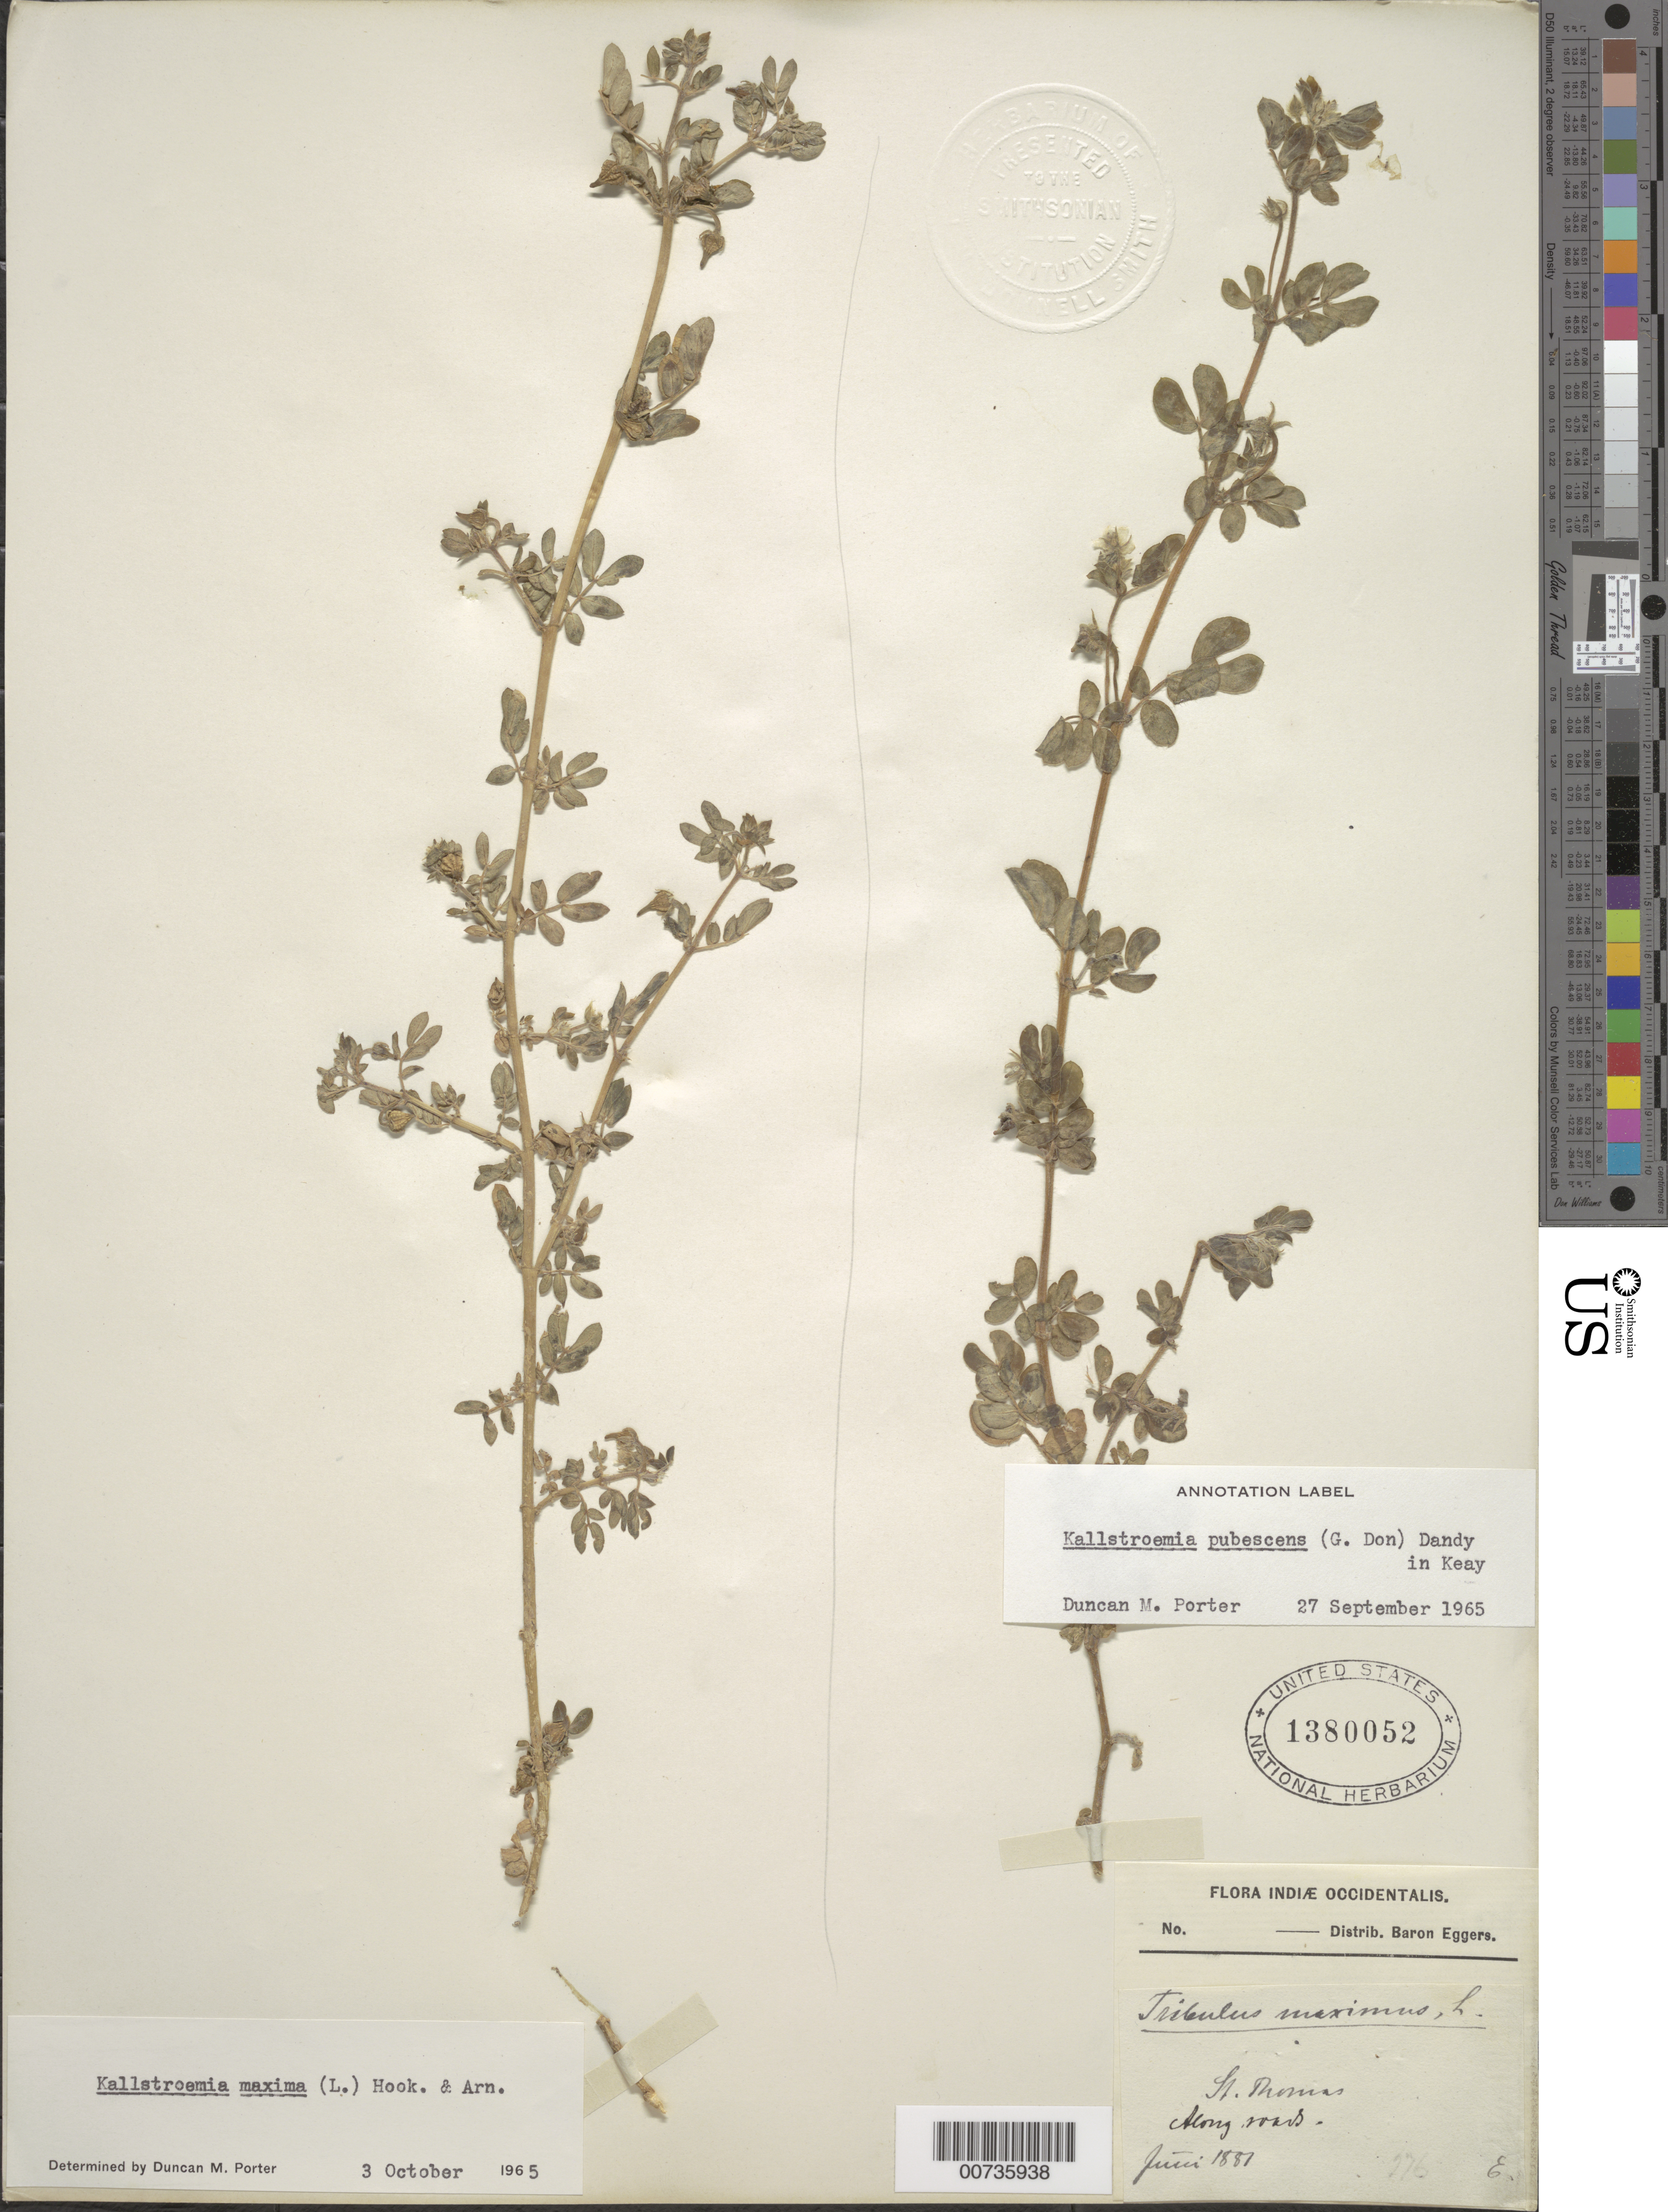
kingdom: Plantae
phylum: Tracheophyta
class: Magnoliopsida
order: Zygophyllales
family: Zygophyllaceae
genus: Kallstroemia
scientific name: Kallstroemia pubescens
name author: (G. Don) Dandy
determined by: Porter, D. M.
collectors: H. F. A. von Eggers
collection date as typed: Jun 1881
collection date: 1881-06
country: U.S. Virgin Islands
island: St. Thomas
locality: St. Thomas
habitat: Along roads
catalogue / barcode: US 1380052